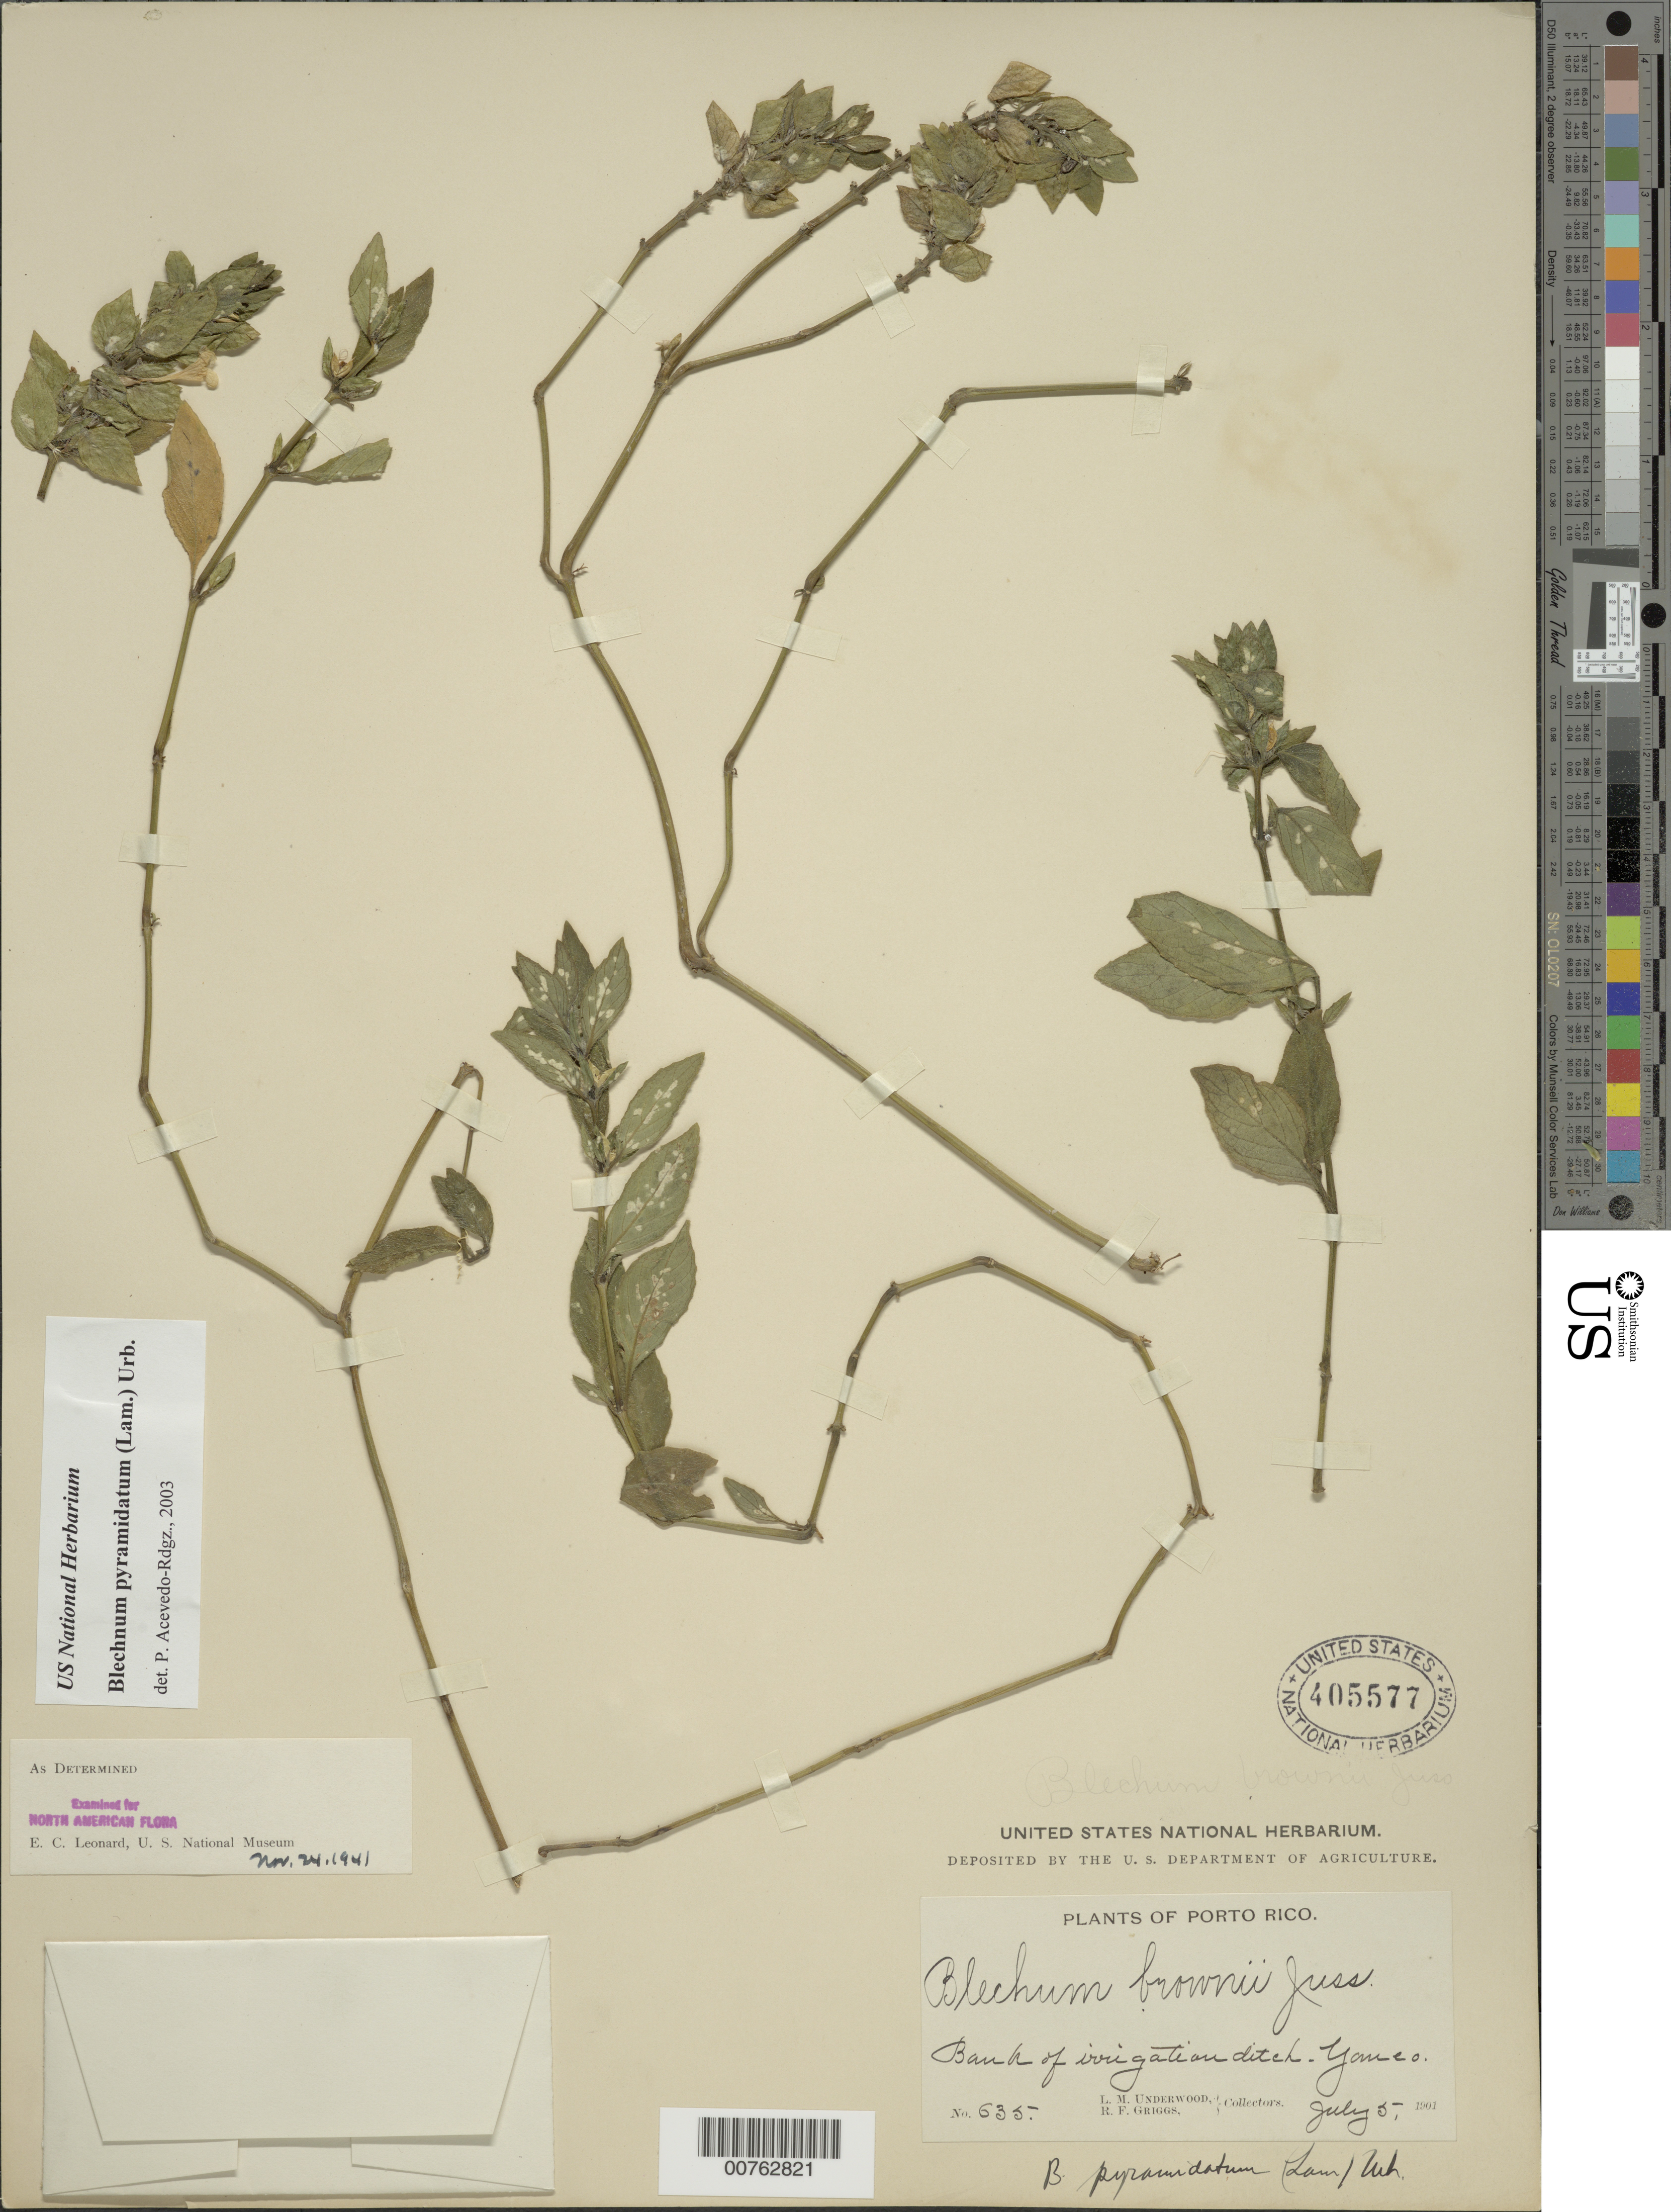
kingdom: Plantae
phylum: Tracheophyta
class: Magnoliopsida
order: Lamiales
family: Acanthaceae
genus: Blechum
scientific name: Blechum pyramidatum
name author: (Lam.) Urb.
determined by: Acevedo-Rodríguez, P., (BOT), Smithsonian Institution - National Museum of Natural History (UNITED STATES)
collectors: L. M. Underwood & R. F. Griggs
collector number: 635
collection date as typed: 05 Jul 1901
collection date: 1901-07-05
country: Puerto Rico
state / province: Yauco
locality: Yauco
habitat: Bank of irrigation ditch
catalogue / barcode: US 405577